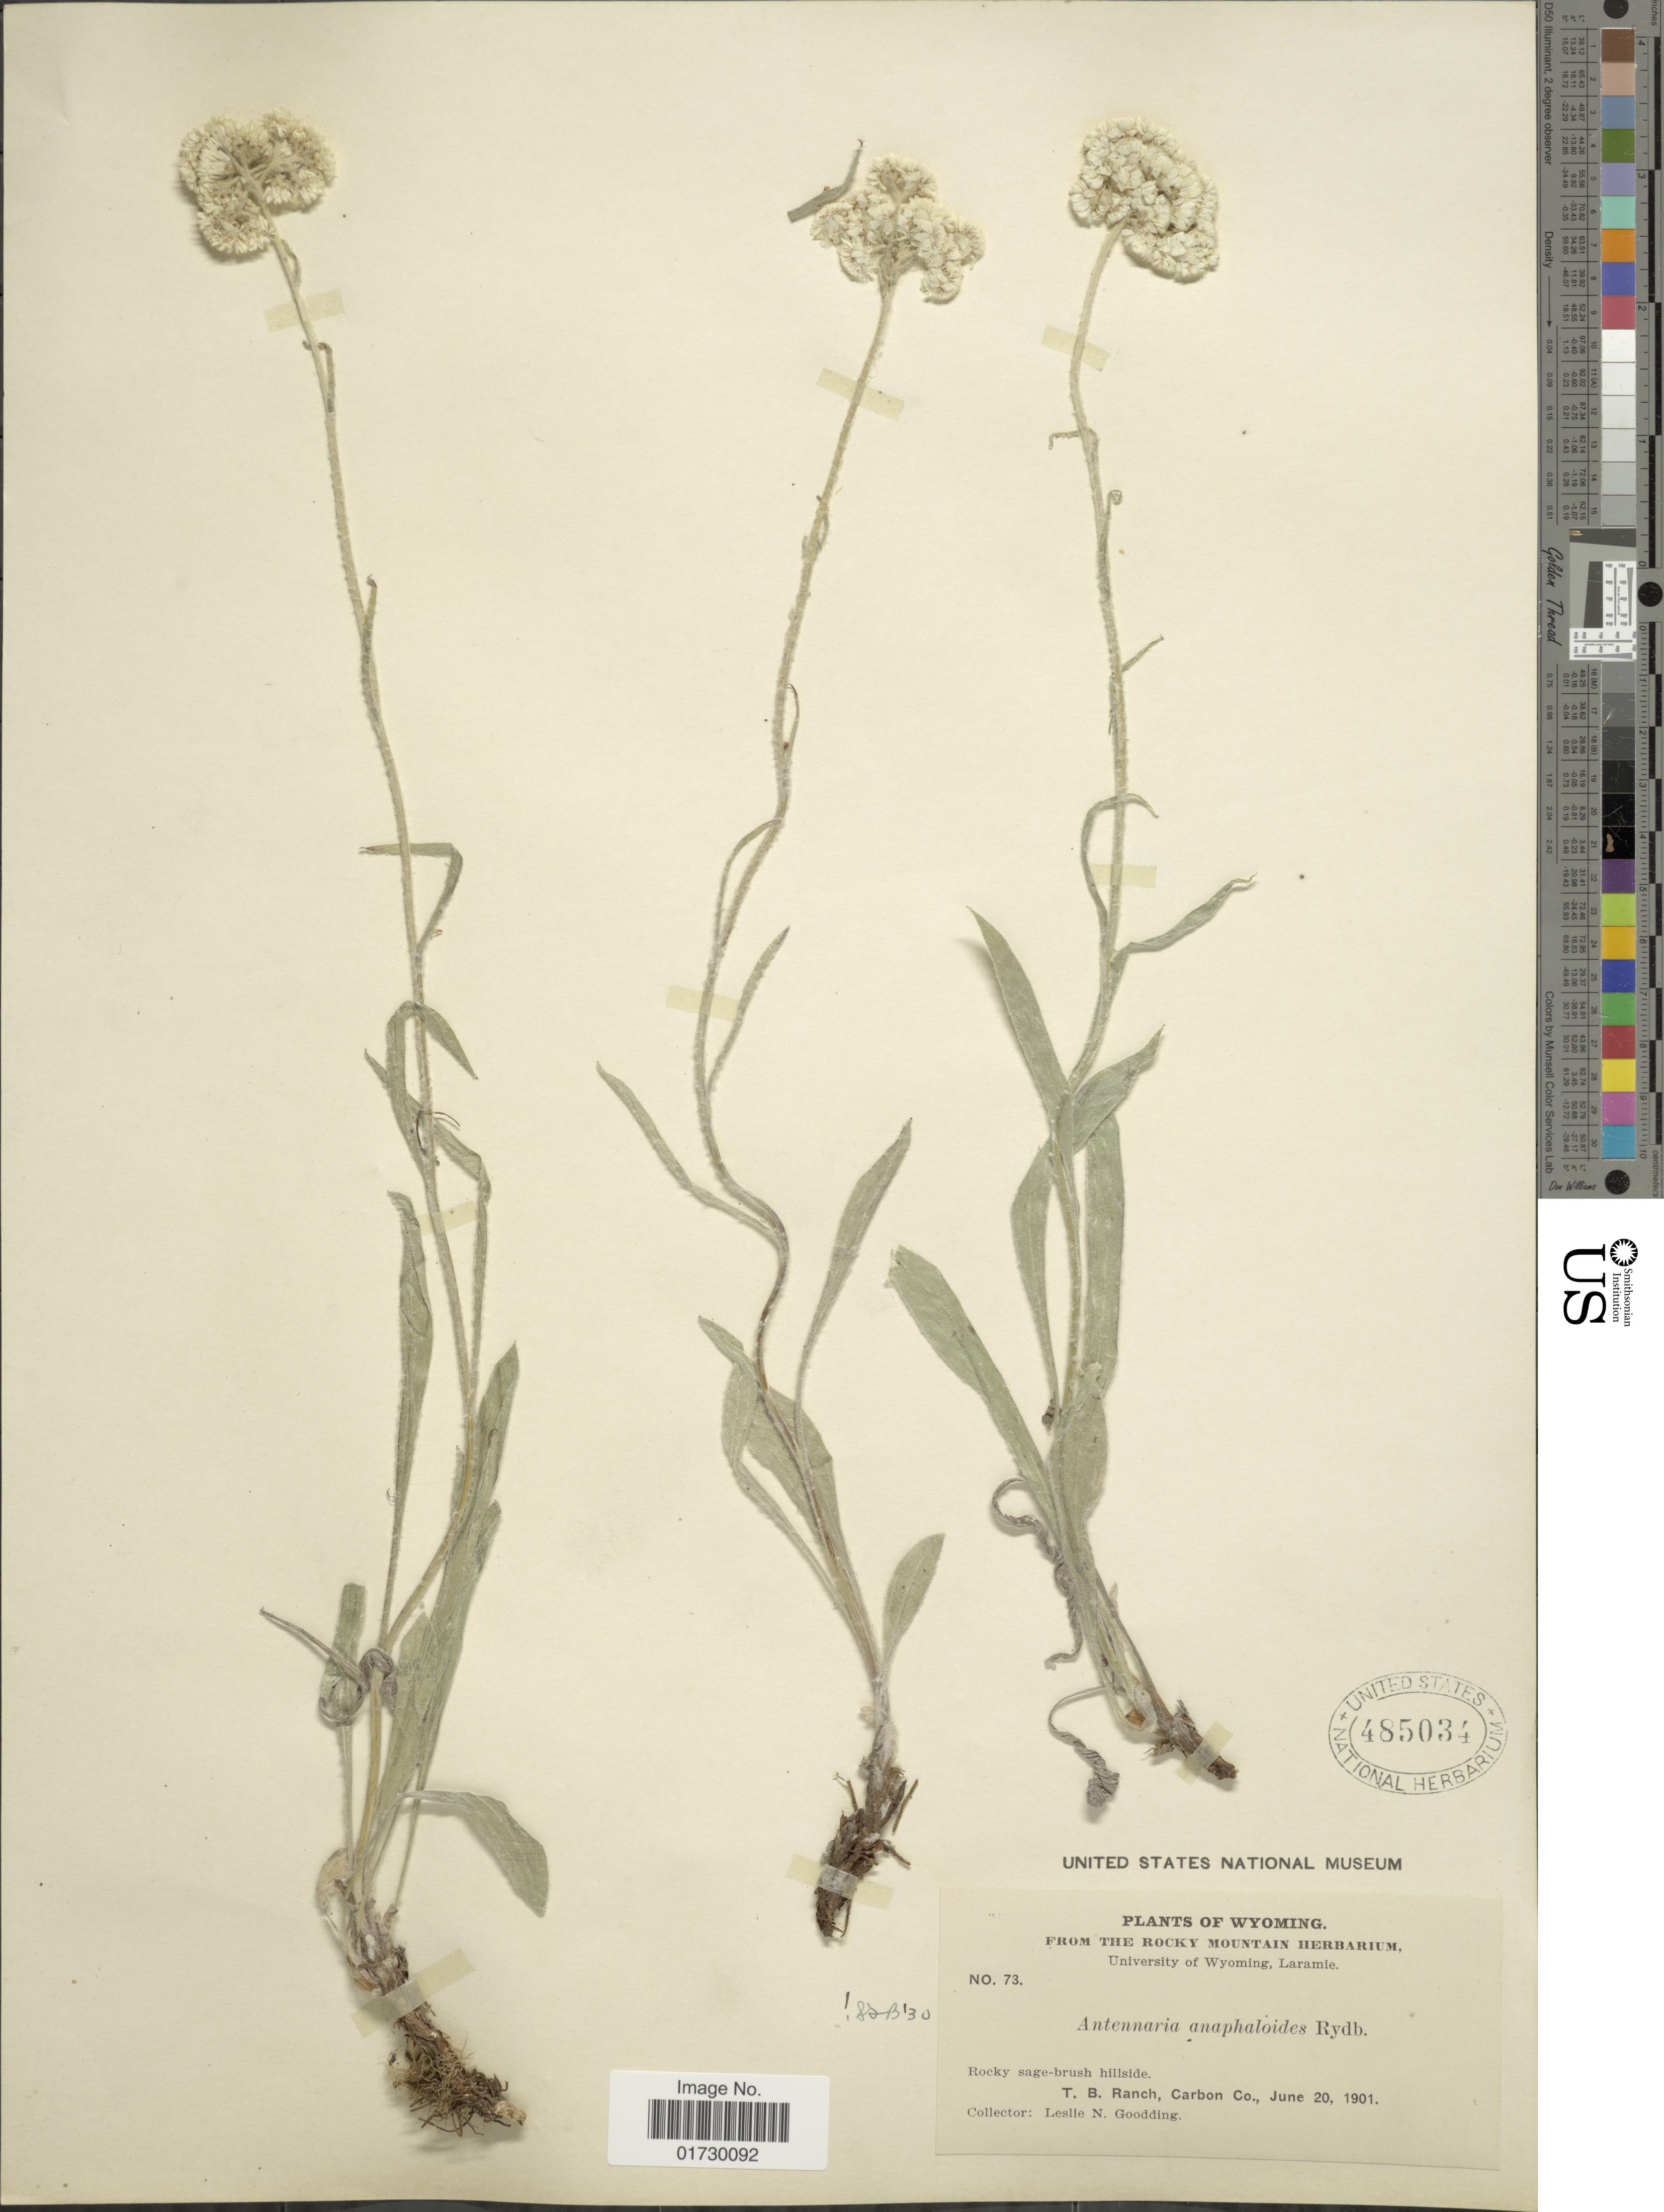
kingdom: Plantae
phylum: Tracheophyta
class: Magnoliopsida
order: Asterales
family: Asteraceae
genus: Antennaria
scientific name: Antennaria anaphaloides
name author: Rydb.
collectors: L. N. Goodding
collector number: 73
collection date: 1901-06-20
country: United States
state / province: Wyoming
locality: Rocky sage-brush hillside, T. B. Ranch, Carbon Co.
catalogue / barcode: US 485034